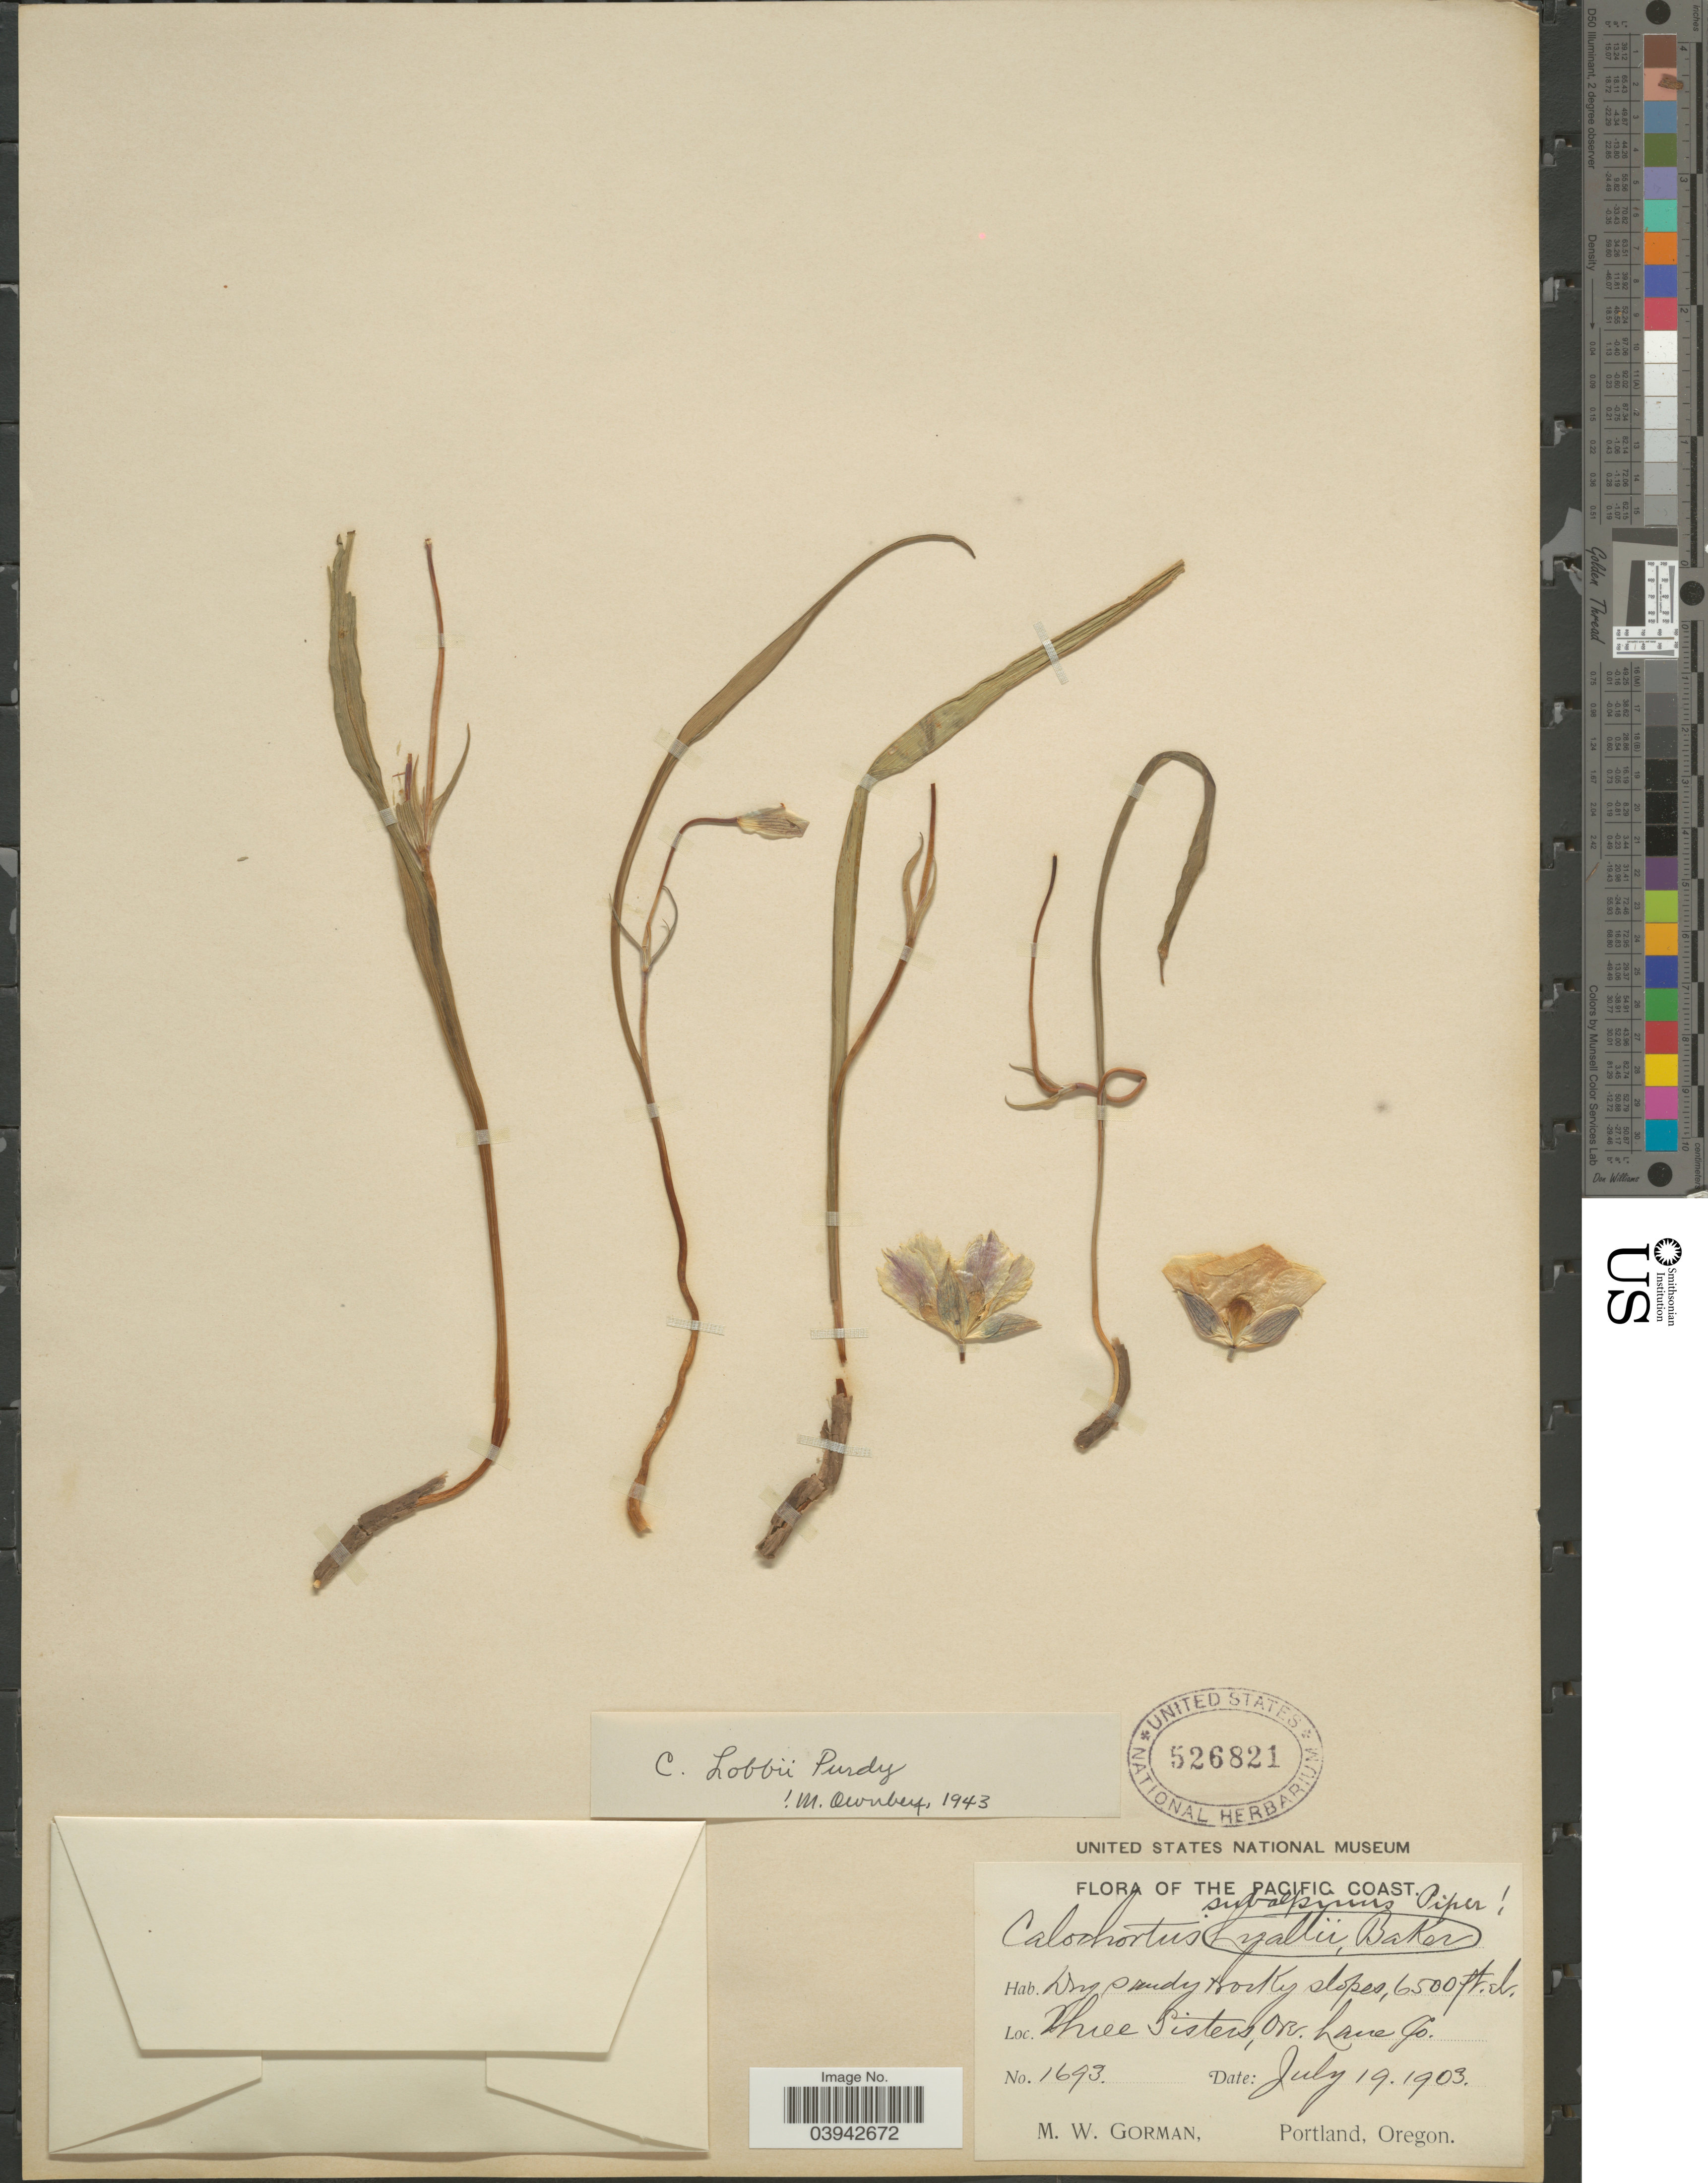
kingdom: Plantae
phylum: Tracheophyta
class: Liliopsida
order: Liliales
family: Liliaceae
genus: Calochortus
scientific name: Calochortus lobbii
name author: Purdy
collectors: M. W. Gorman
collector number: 1693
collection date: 1903-07-19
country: United States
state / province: Oregon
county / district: Lane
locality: The Pacific Coast. Three Sisters, Lane Co.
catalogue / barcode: US 526821